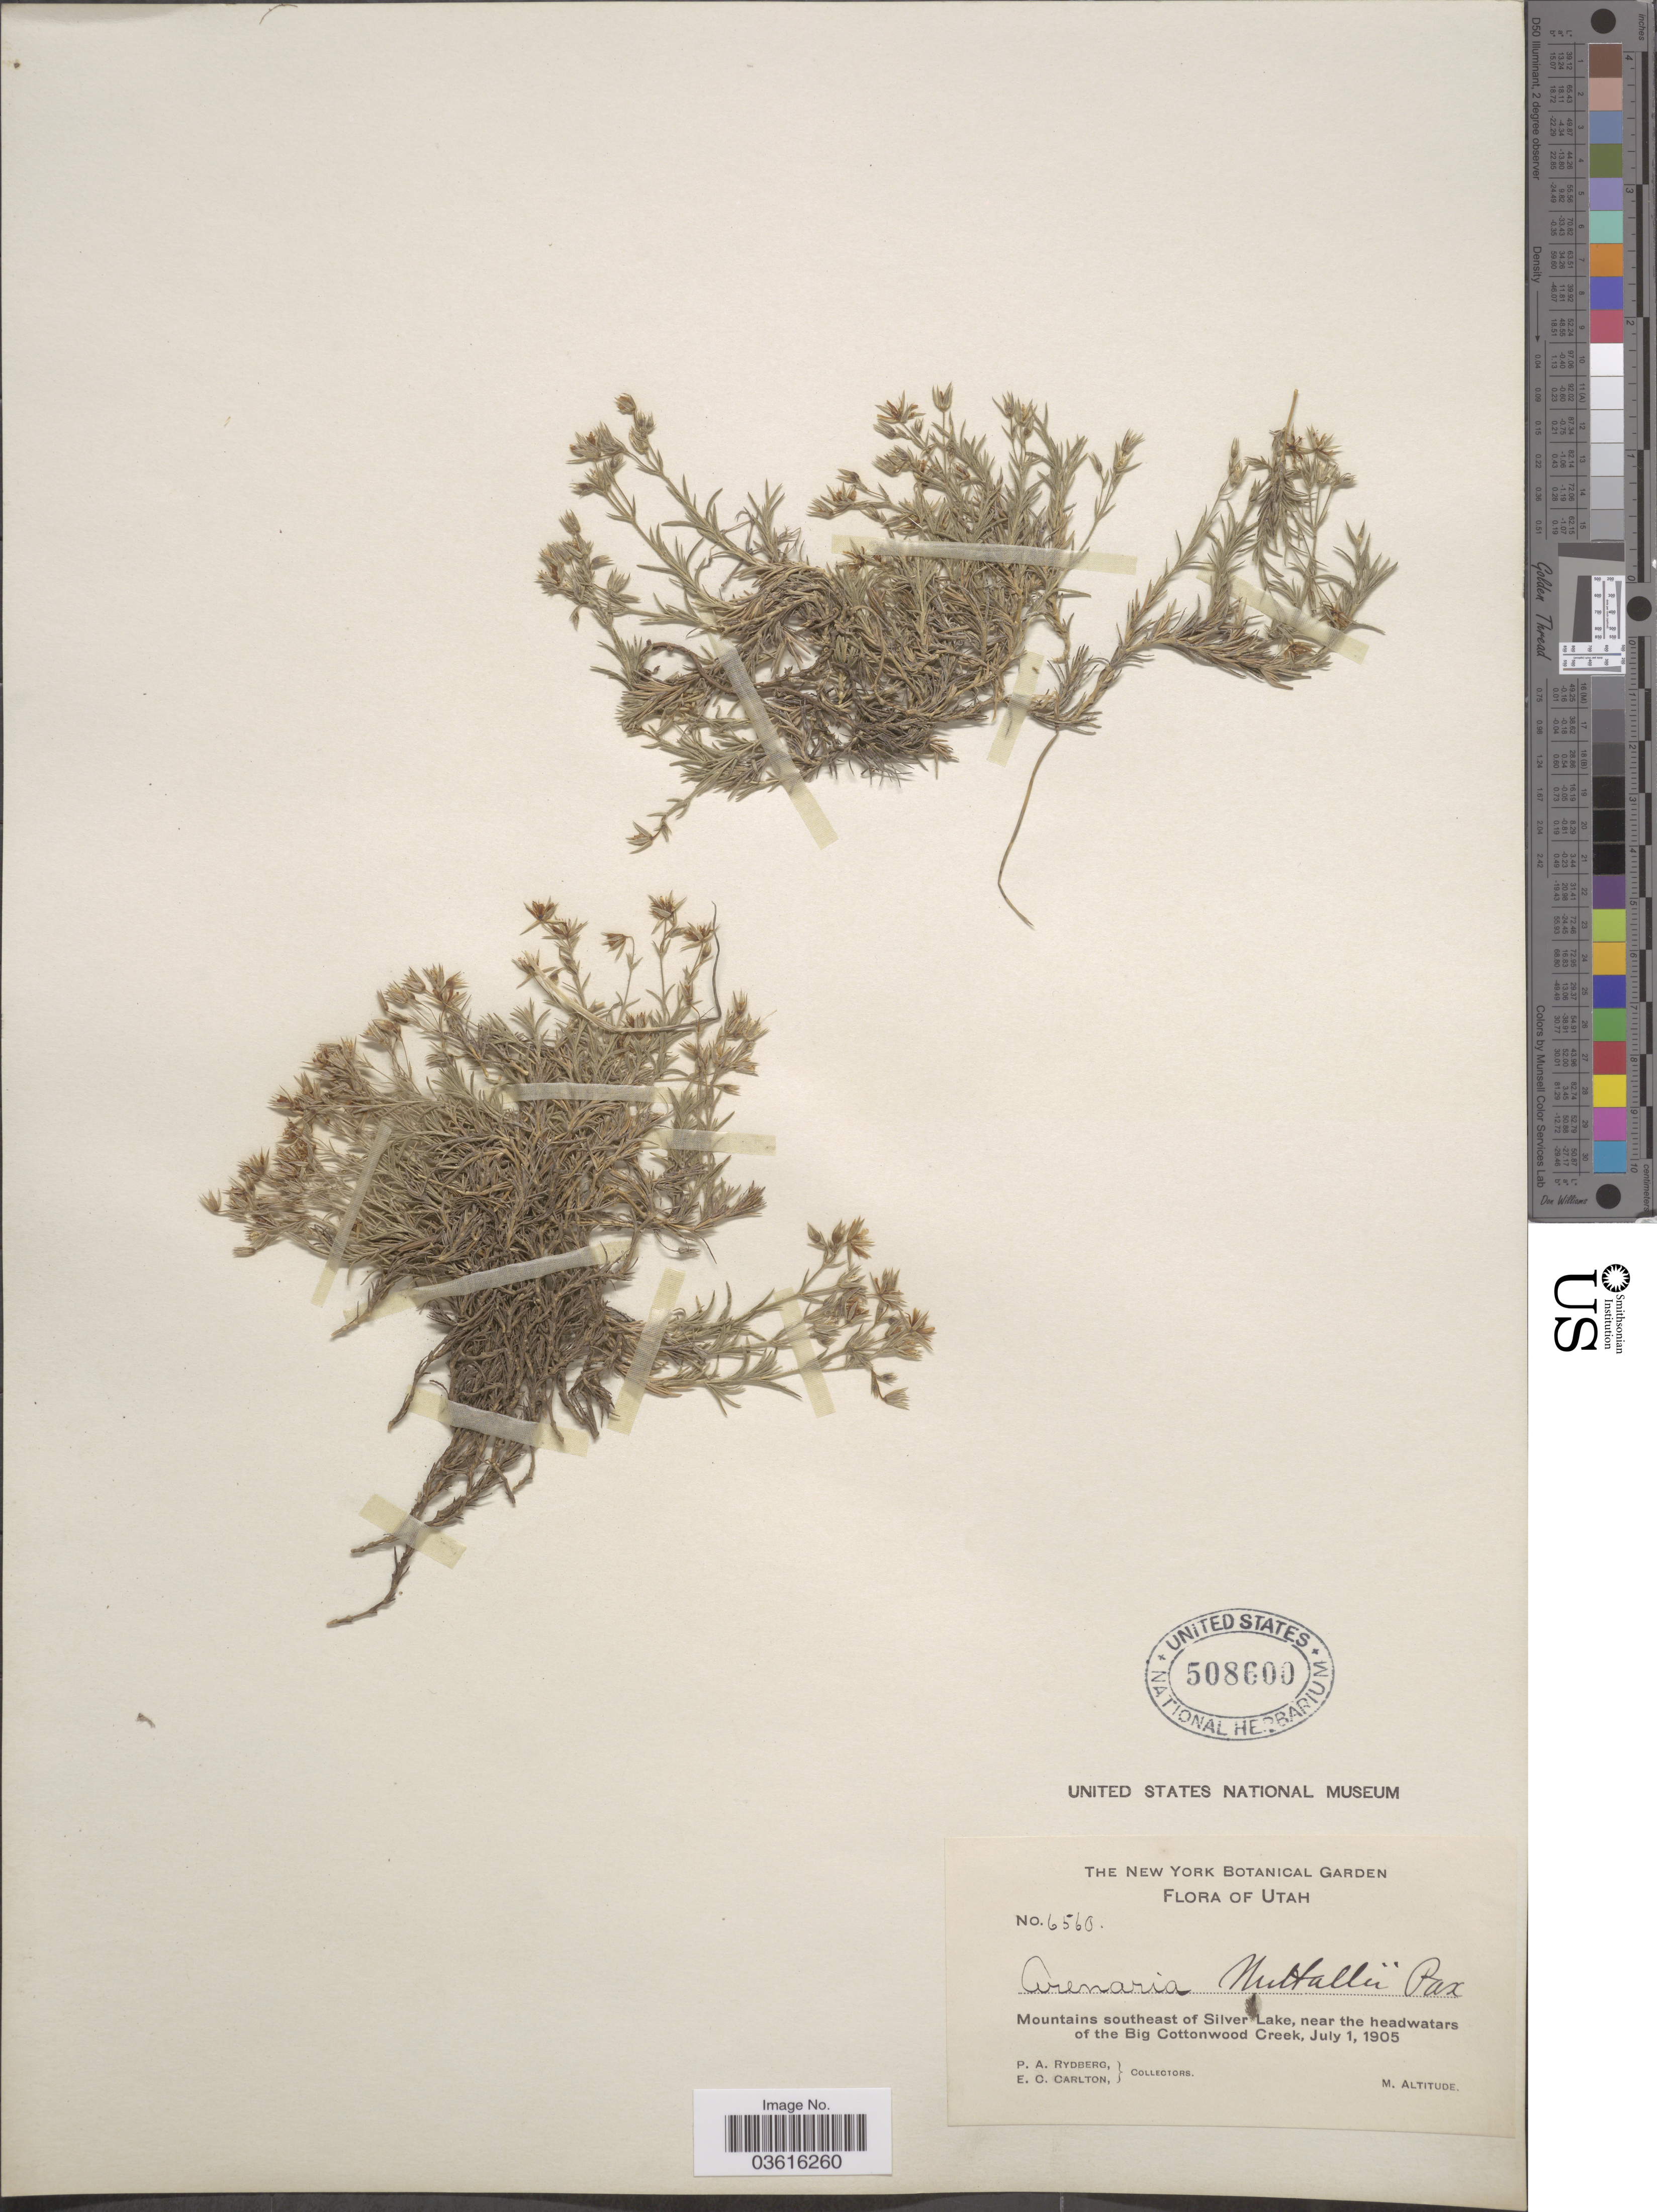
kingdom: Plantae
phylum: Tracheophyta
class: Magnoliopsida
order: Caryophyllales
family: Caryophyllaceae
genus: Minuartia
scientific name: Minuartia nuttallii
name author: (Pax) Briq.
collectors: P. A. Rydberg & E. Carlton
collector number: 6560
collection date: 1905-07-01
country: United States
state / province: Utah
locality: Mountains southeast of Silver Lake, near the headwaters of the Big Cottonwood Creek.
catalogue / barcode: US 508600